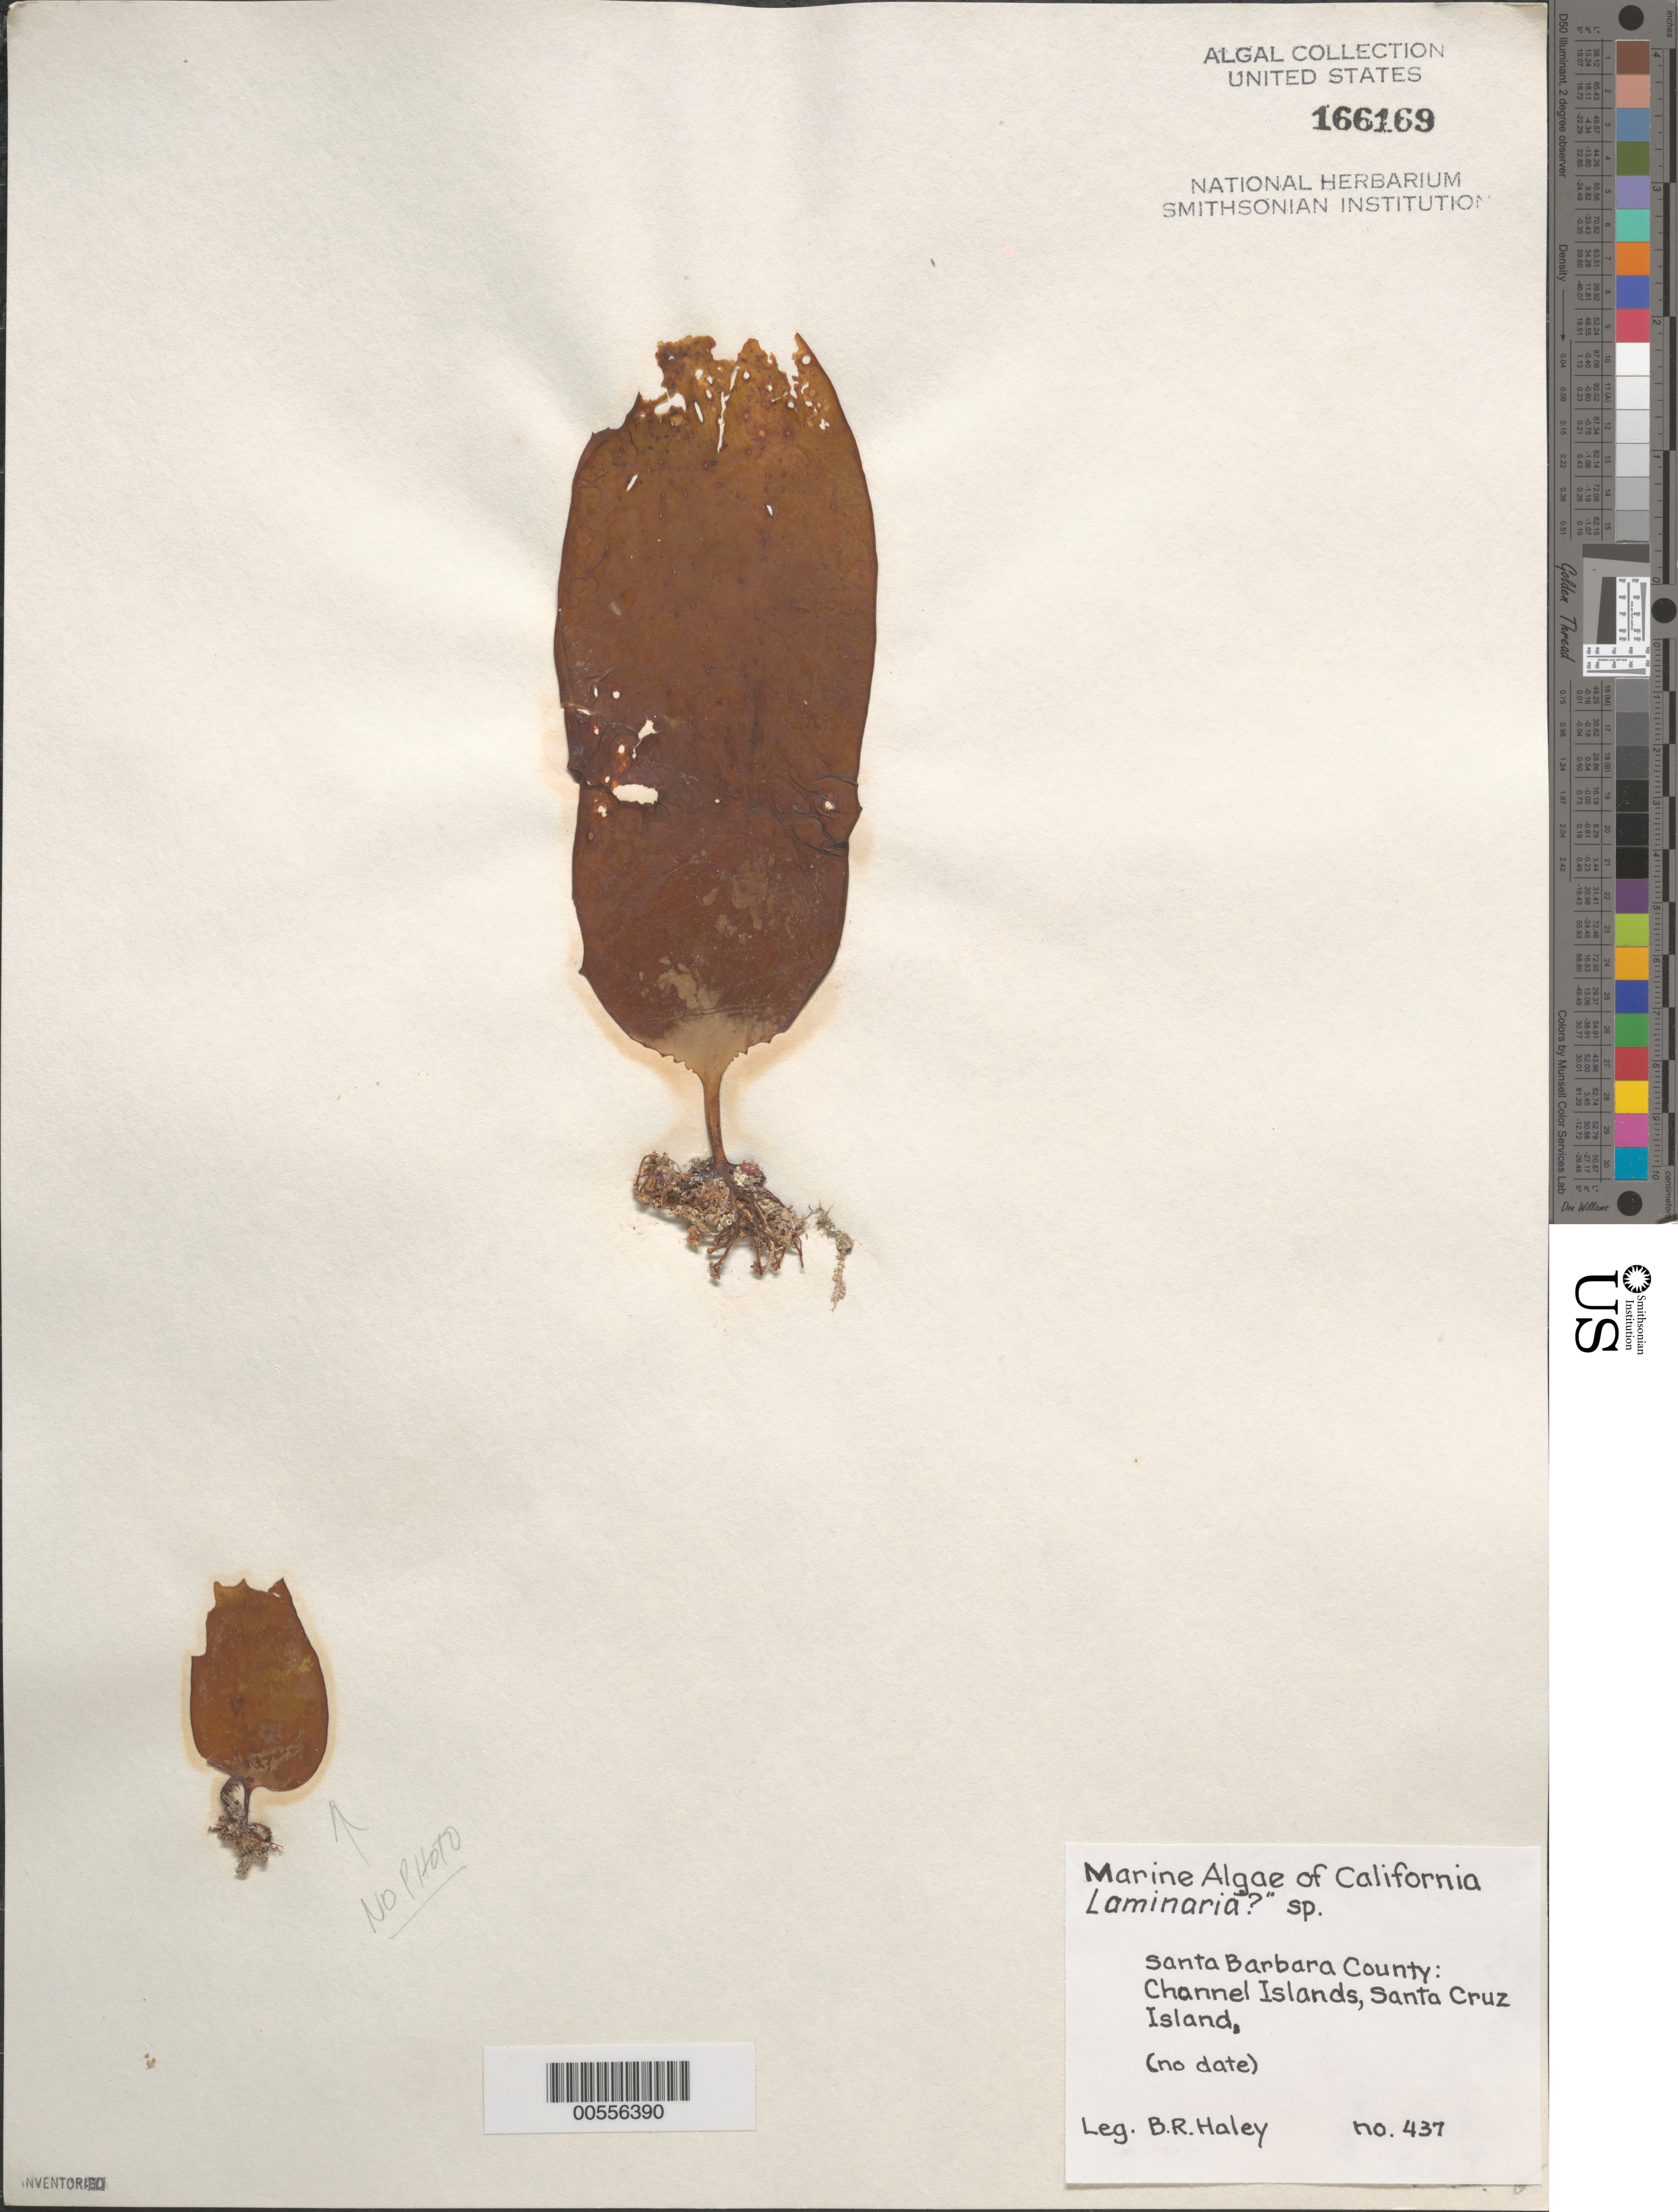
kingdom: Chromista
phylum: Ochrophyta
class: Phaeophyceae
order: Laminariales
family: Laminariaceae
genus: Laminaria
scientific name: Laminaria sp.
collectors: B. Haley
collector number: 437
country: United States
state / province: California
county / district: Santa Barbara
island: Santa Cruz Island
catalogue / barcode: US 166169